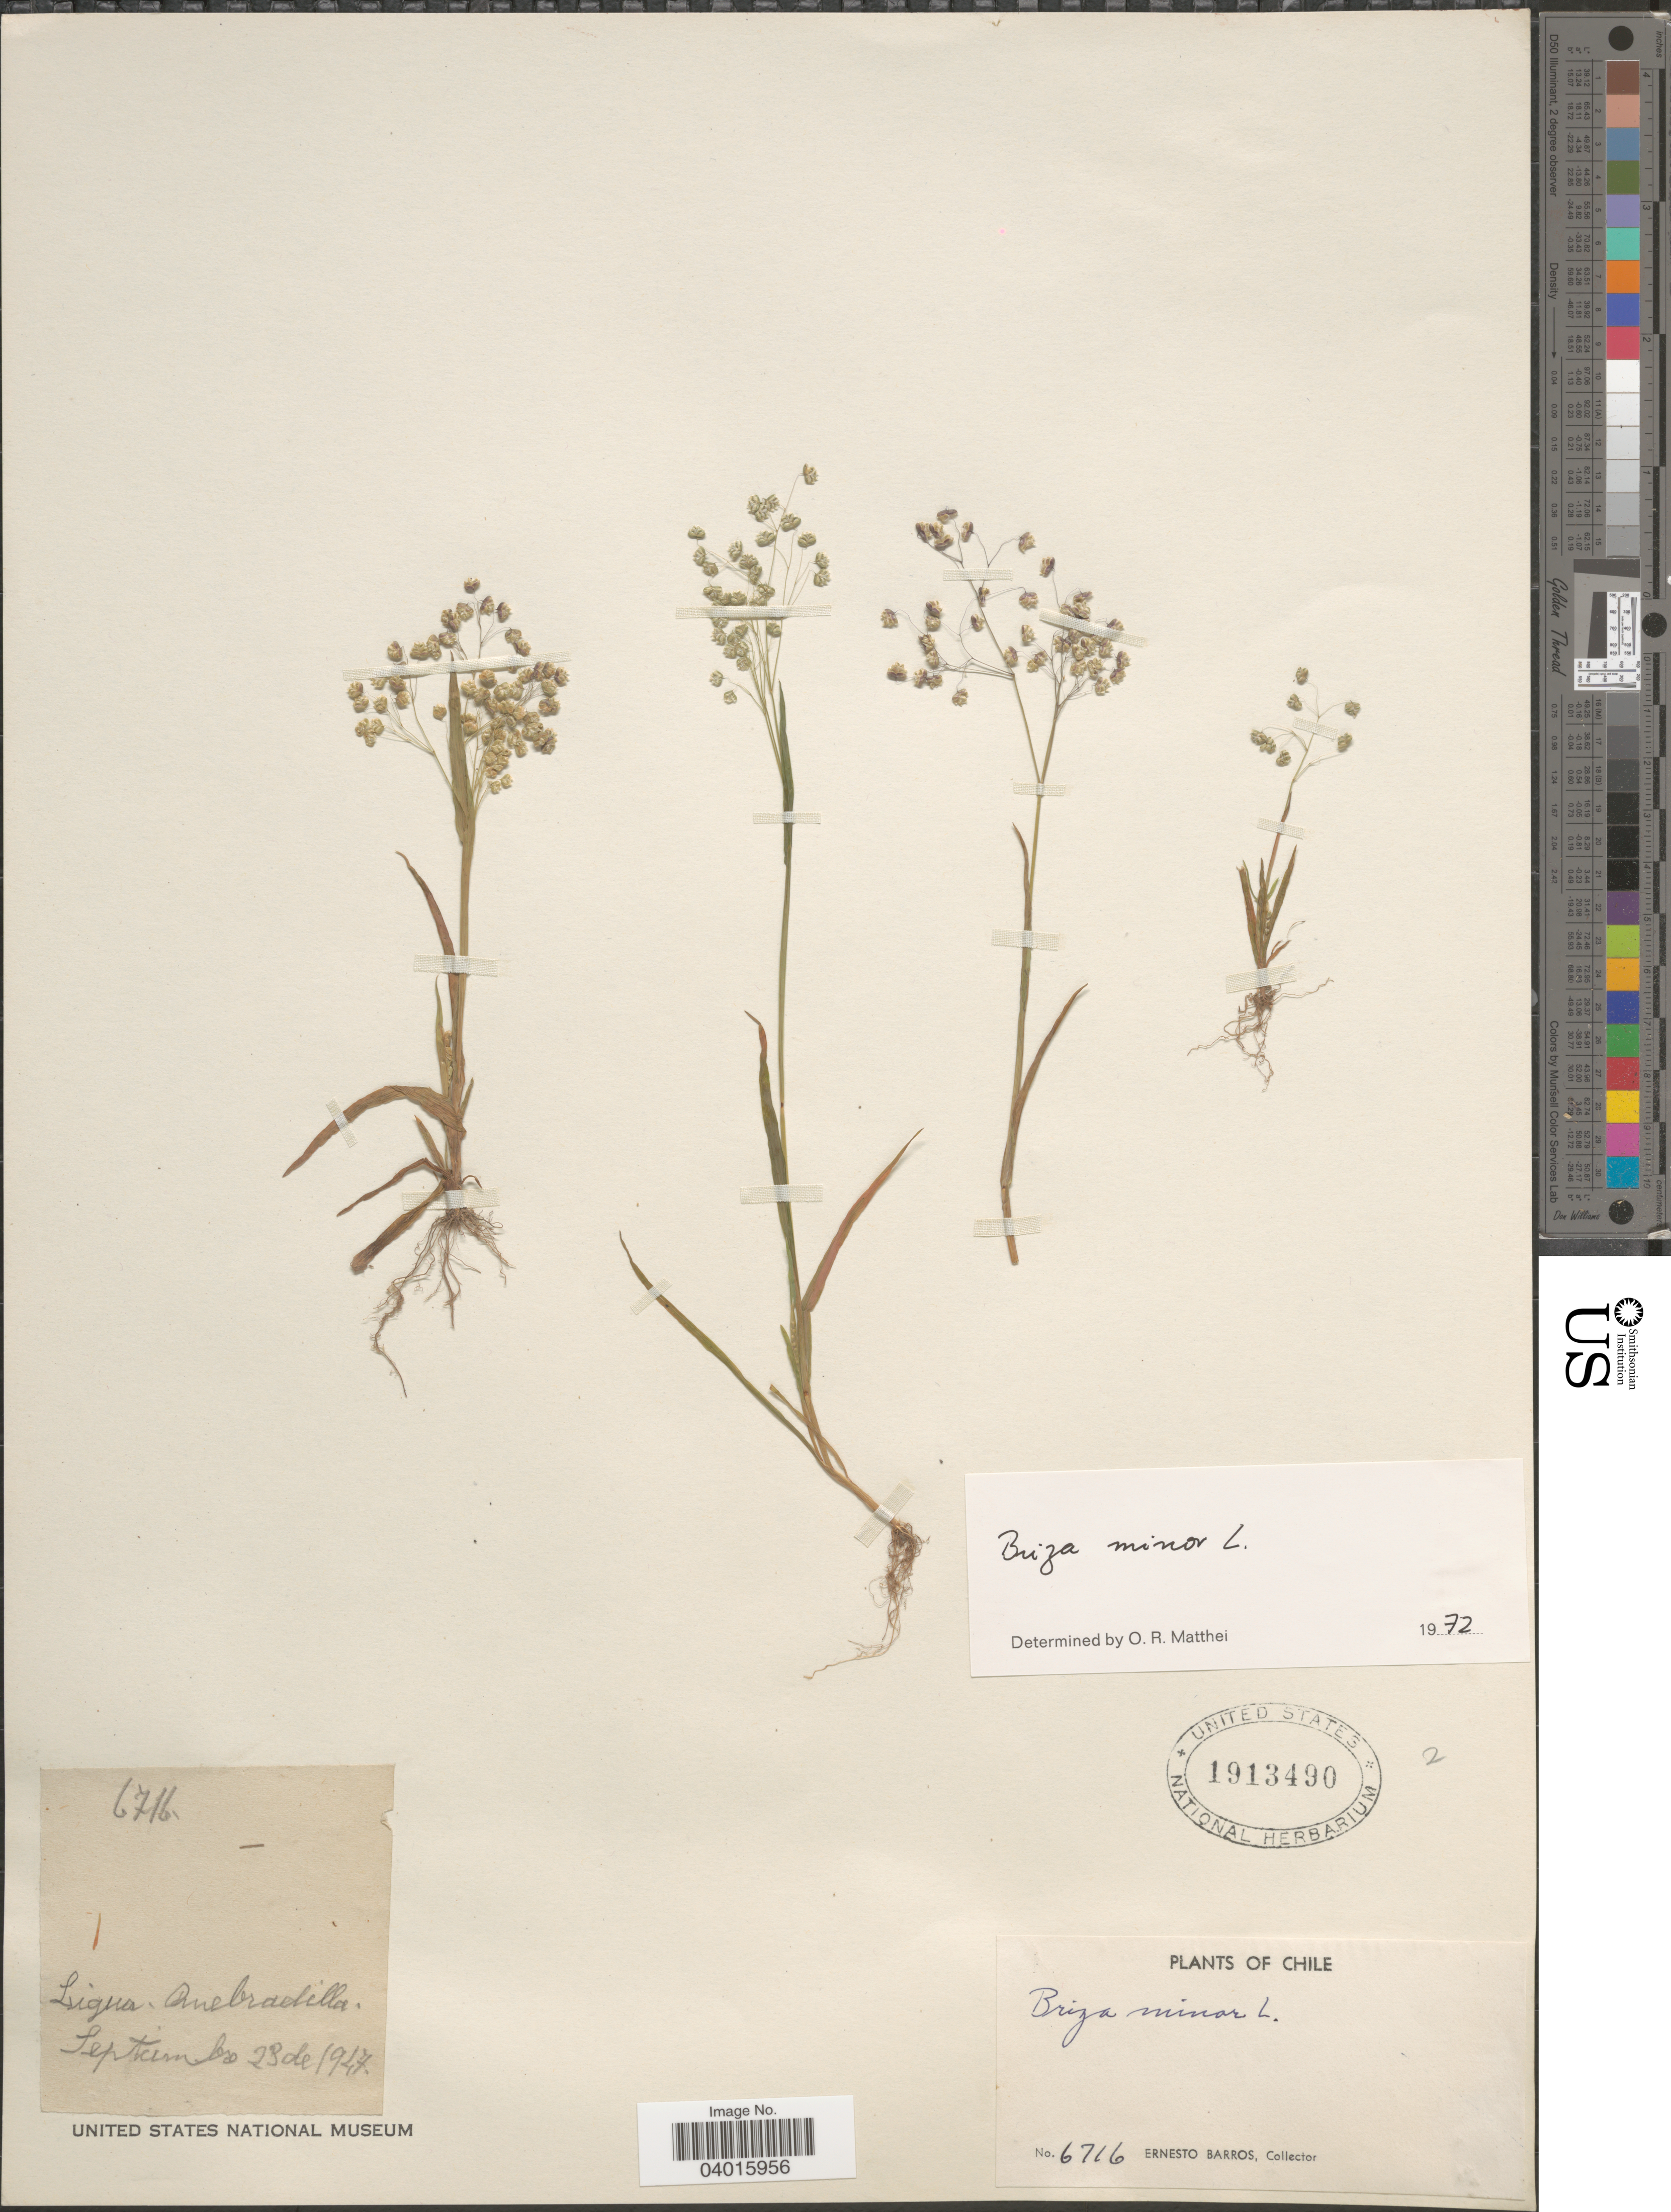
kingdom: Plantae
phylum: Tracheophyta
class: Liliopsida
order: Poales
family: Poaceae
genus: Briza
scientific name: Briza minor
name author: L.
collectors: E. Barros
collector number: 6716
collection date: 1947-09-23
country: Chile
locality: Ligua. Quebradilla.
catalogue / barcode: US 1913490